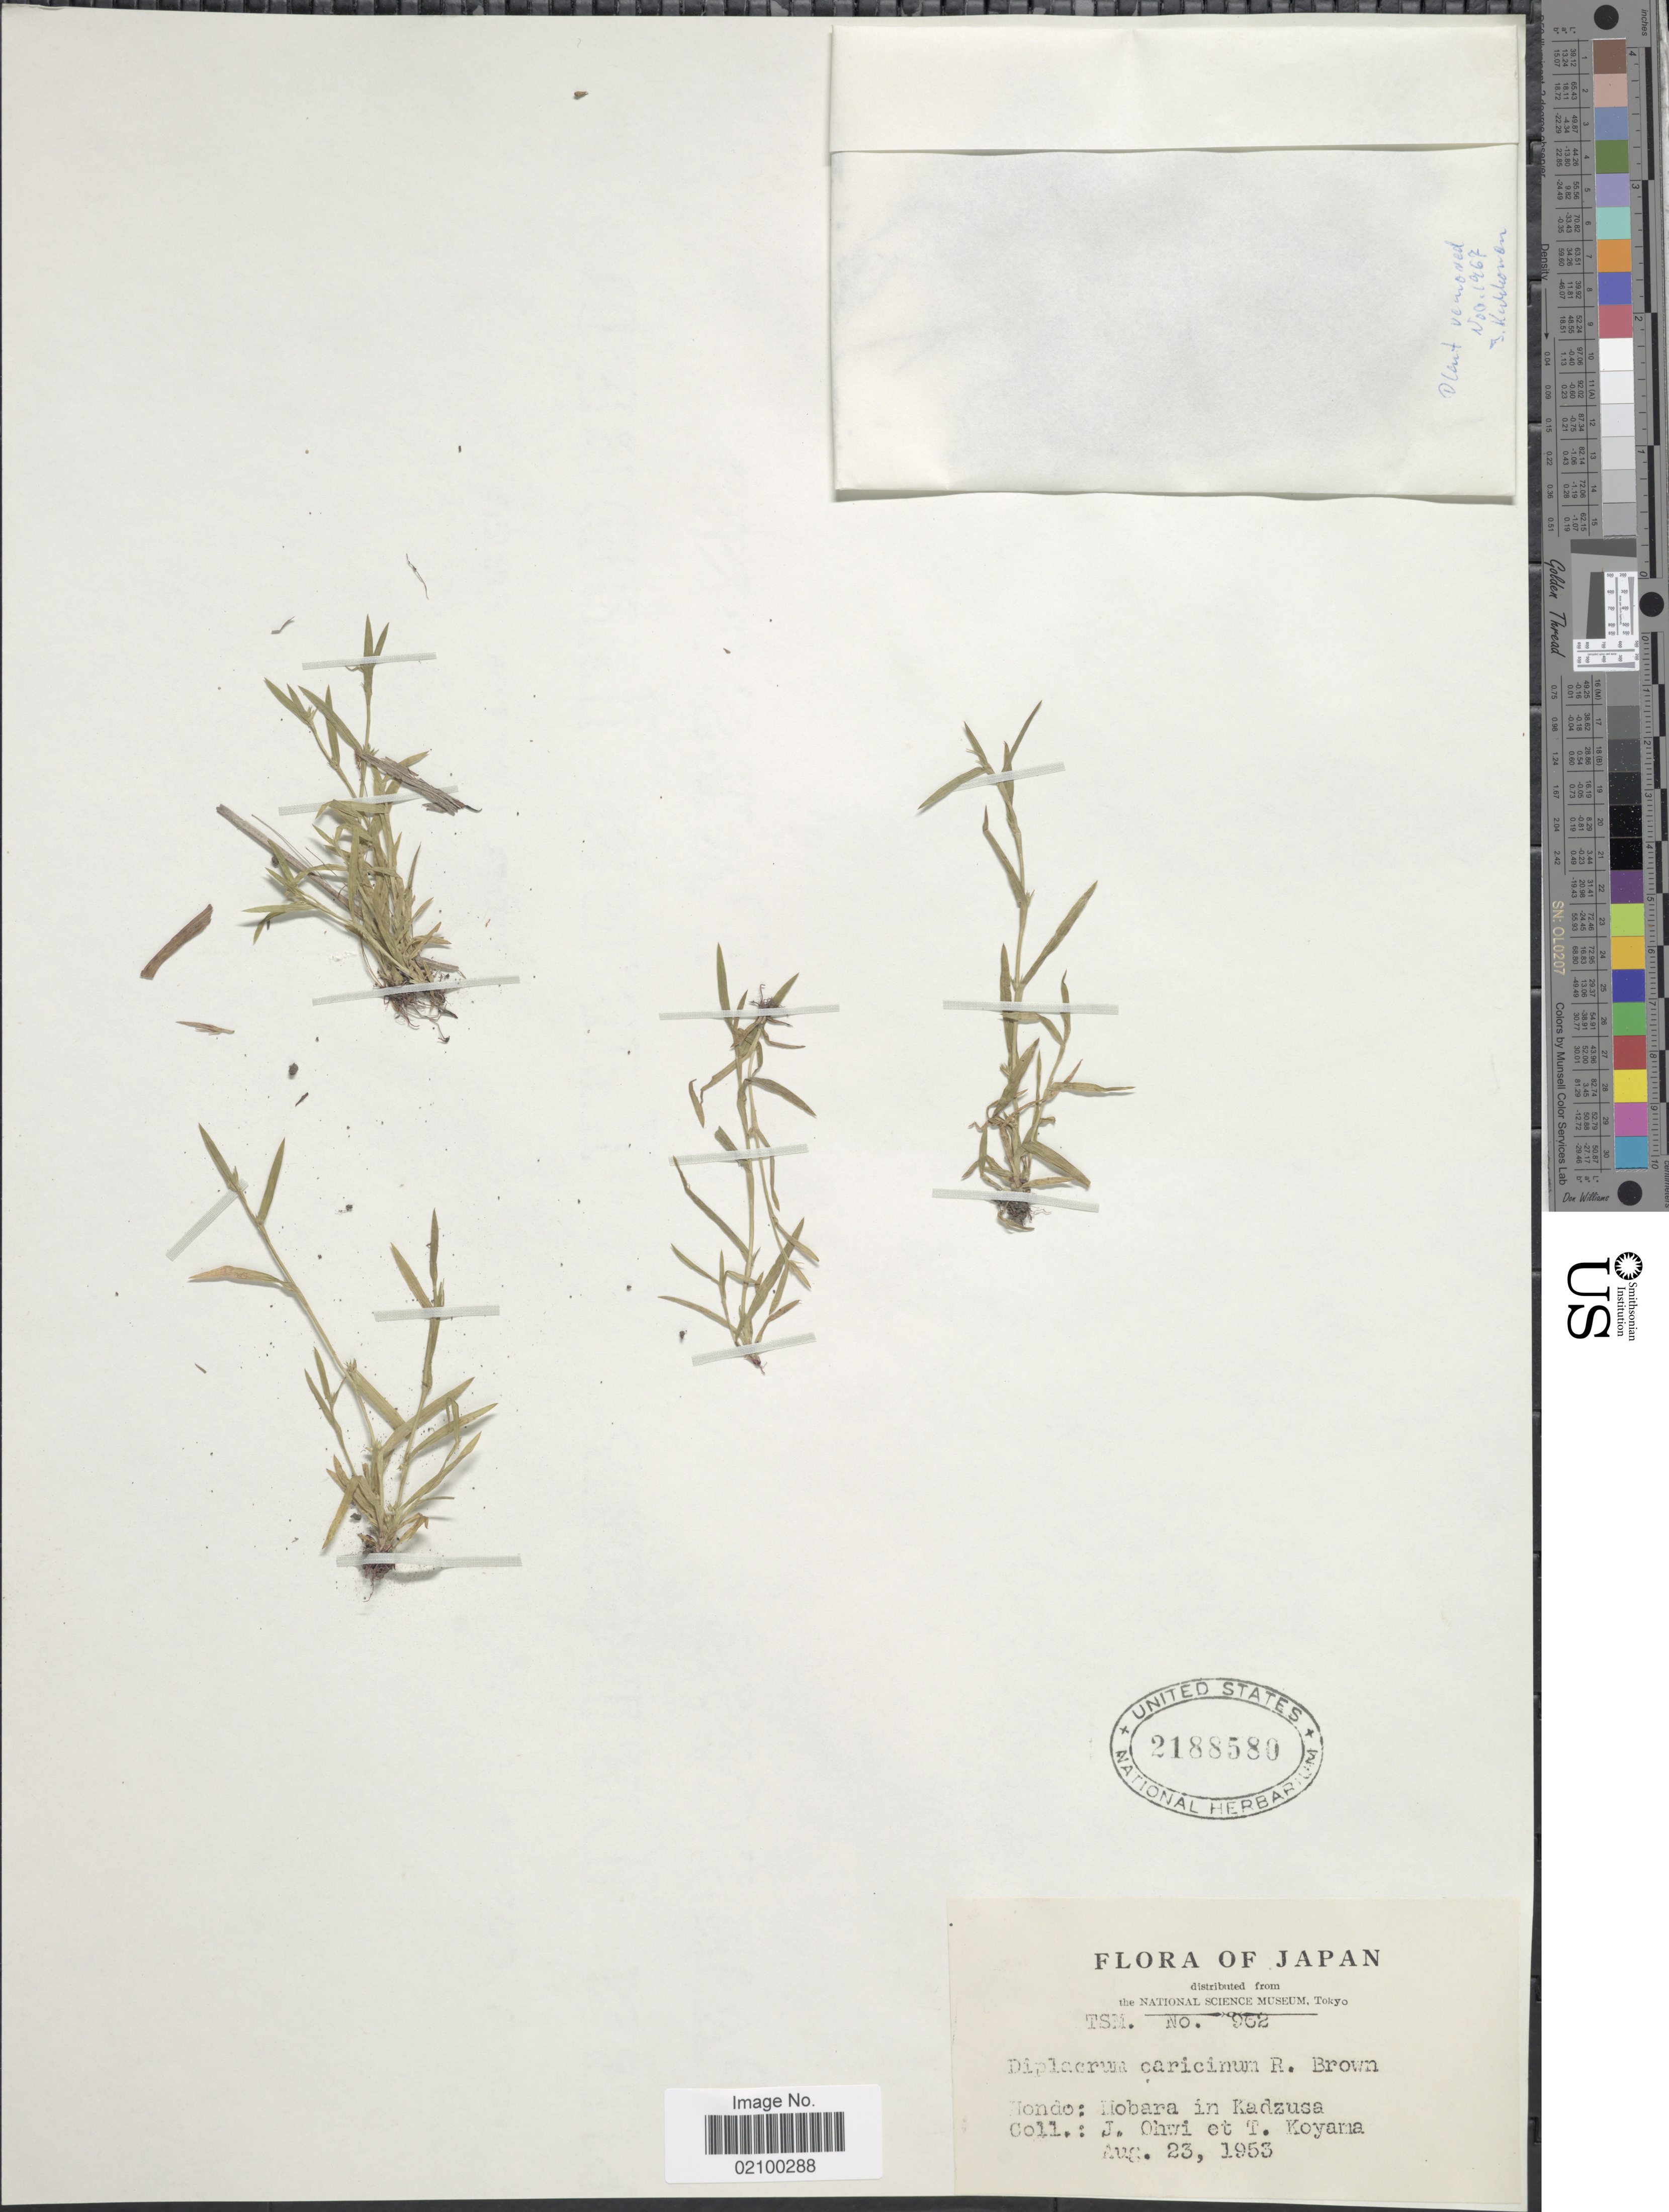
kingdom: Plantae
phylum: Tracheophyta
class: Liliopsida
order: Poales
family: Cyperaceae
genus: Diplacrum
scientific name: Diplacrum caricinum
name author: R. Br.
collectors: J. Ohwi & T. Koyama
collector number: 962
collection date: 1953-08-23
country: Japan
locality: Hondo: Mobara in Kadzusa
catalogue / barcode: US 2188580